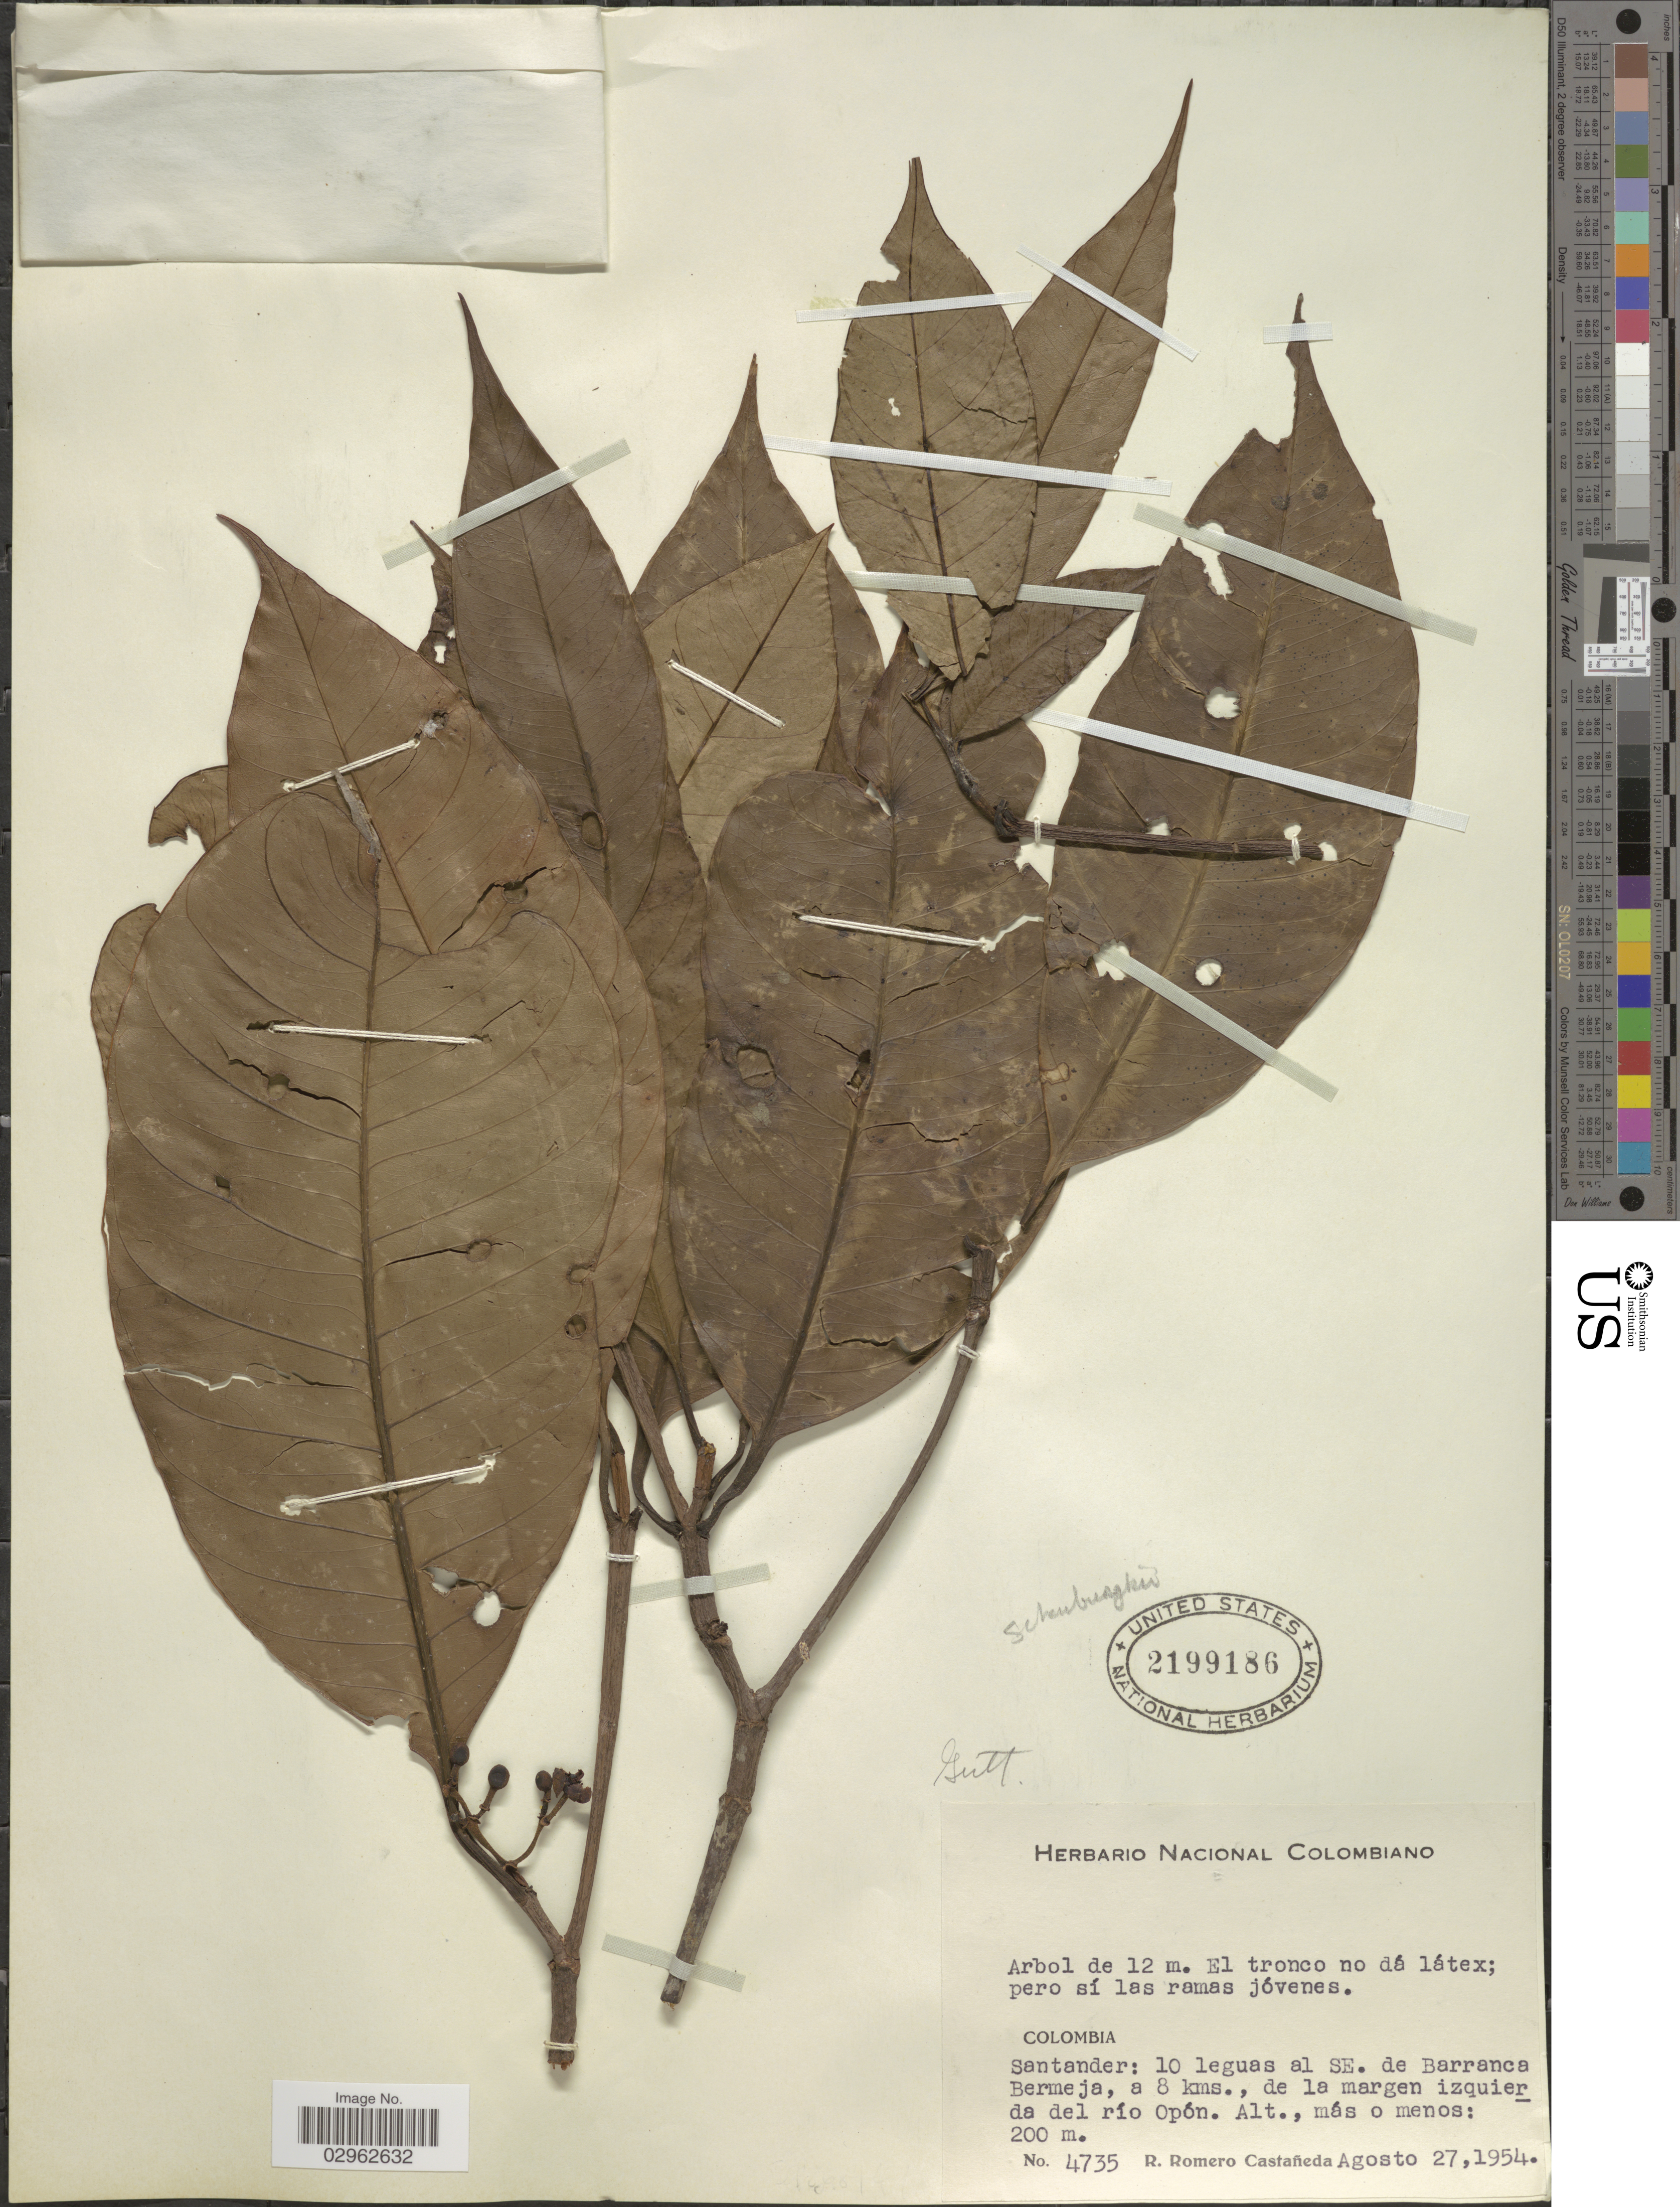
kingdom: Plantae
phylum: Tracheophyta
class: Magnoliopsida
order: Malpighiales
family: Clusiaceae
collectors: R. Romero Castañeda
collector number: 4735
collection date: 1954-08-27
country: Colombia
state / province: Santander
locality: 10 leguas al SE. de Barranca Bermeja, a 8 kms., de la margem izquierda del río Opón.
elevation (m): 200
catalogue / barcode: US 2199186